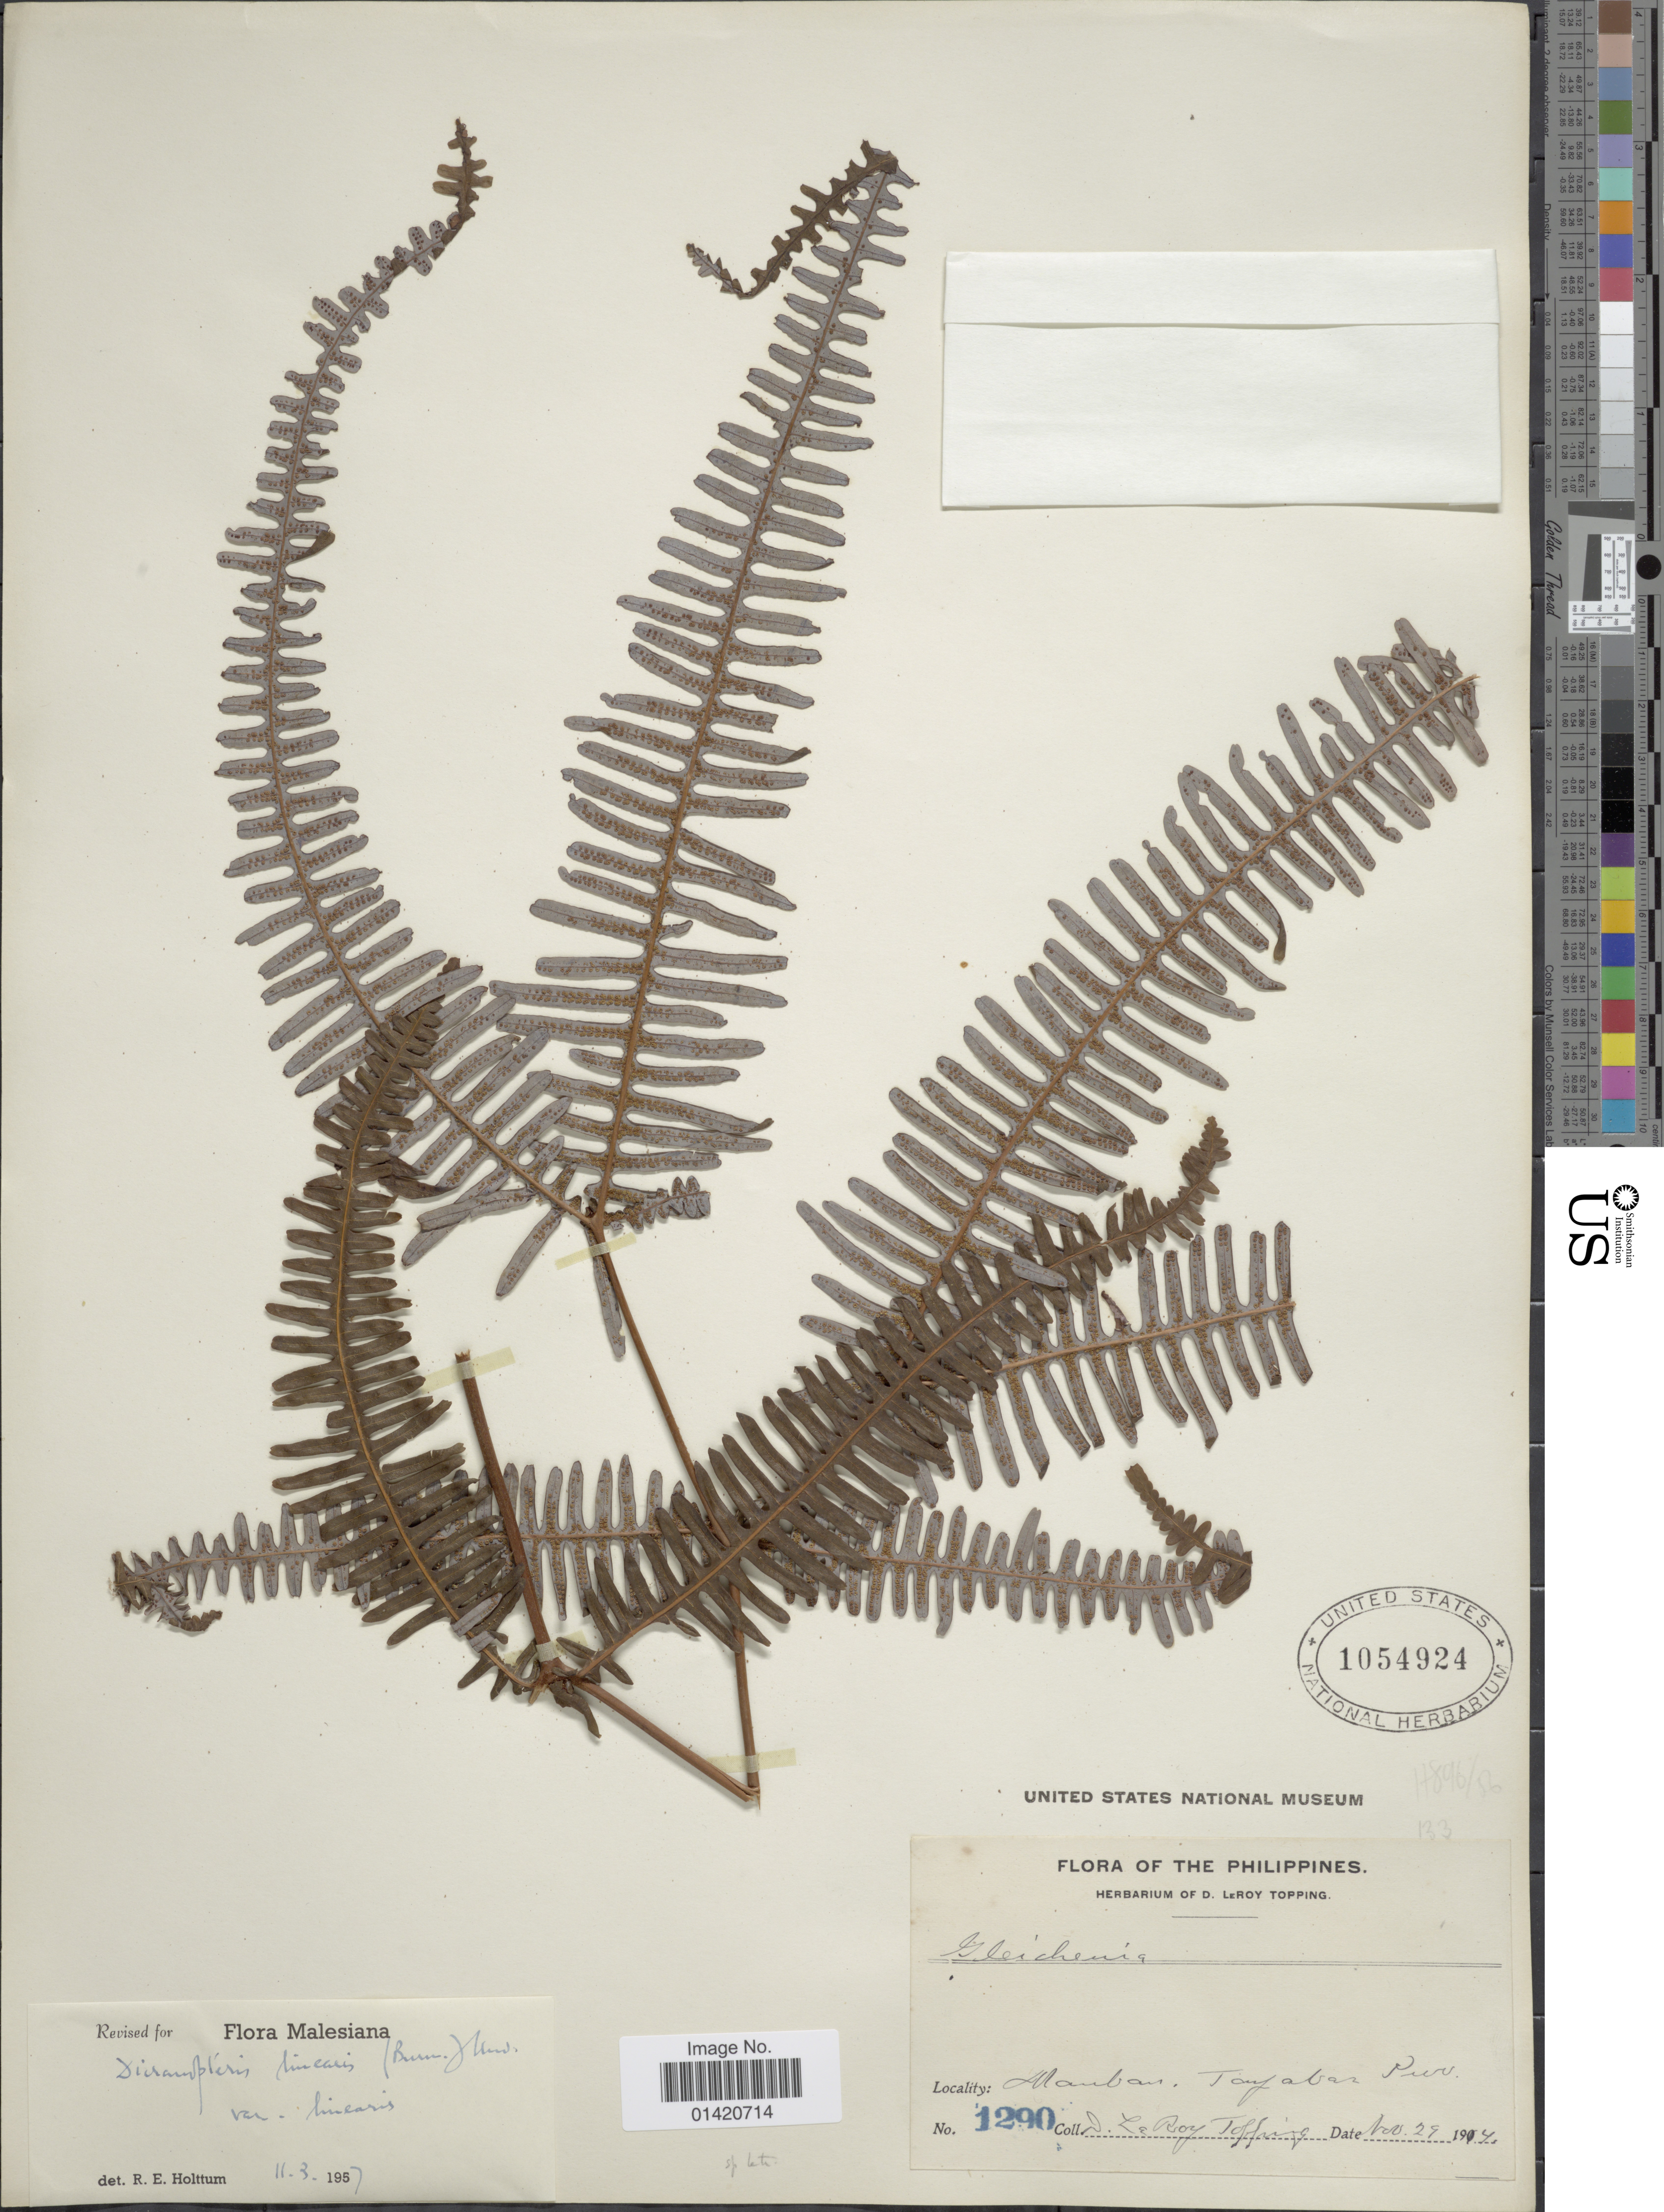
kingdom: Plantae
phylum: Tracheophyta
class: Polypodiopsida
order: Gleicheniales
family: Gleicheniaceae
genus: Dicranopteris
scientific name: Dicranopteris linearis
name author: (Burm. f.) Underw.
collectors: D. L. Topping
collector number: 1290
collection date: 1904-11-29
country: Philippines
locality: Manban, Tayabar [illegible text]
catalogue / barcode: US 1054924